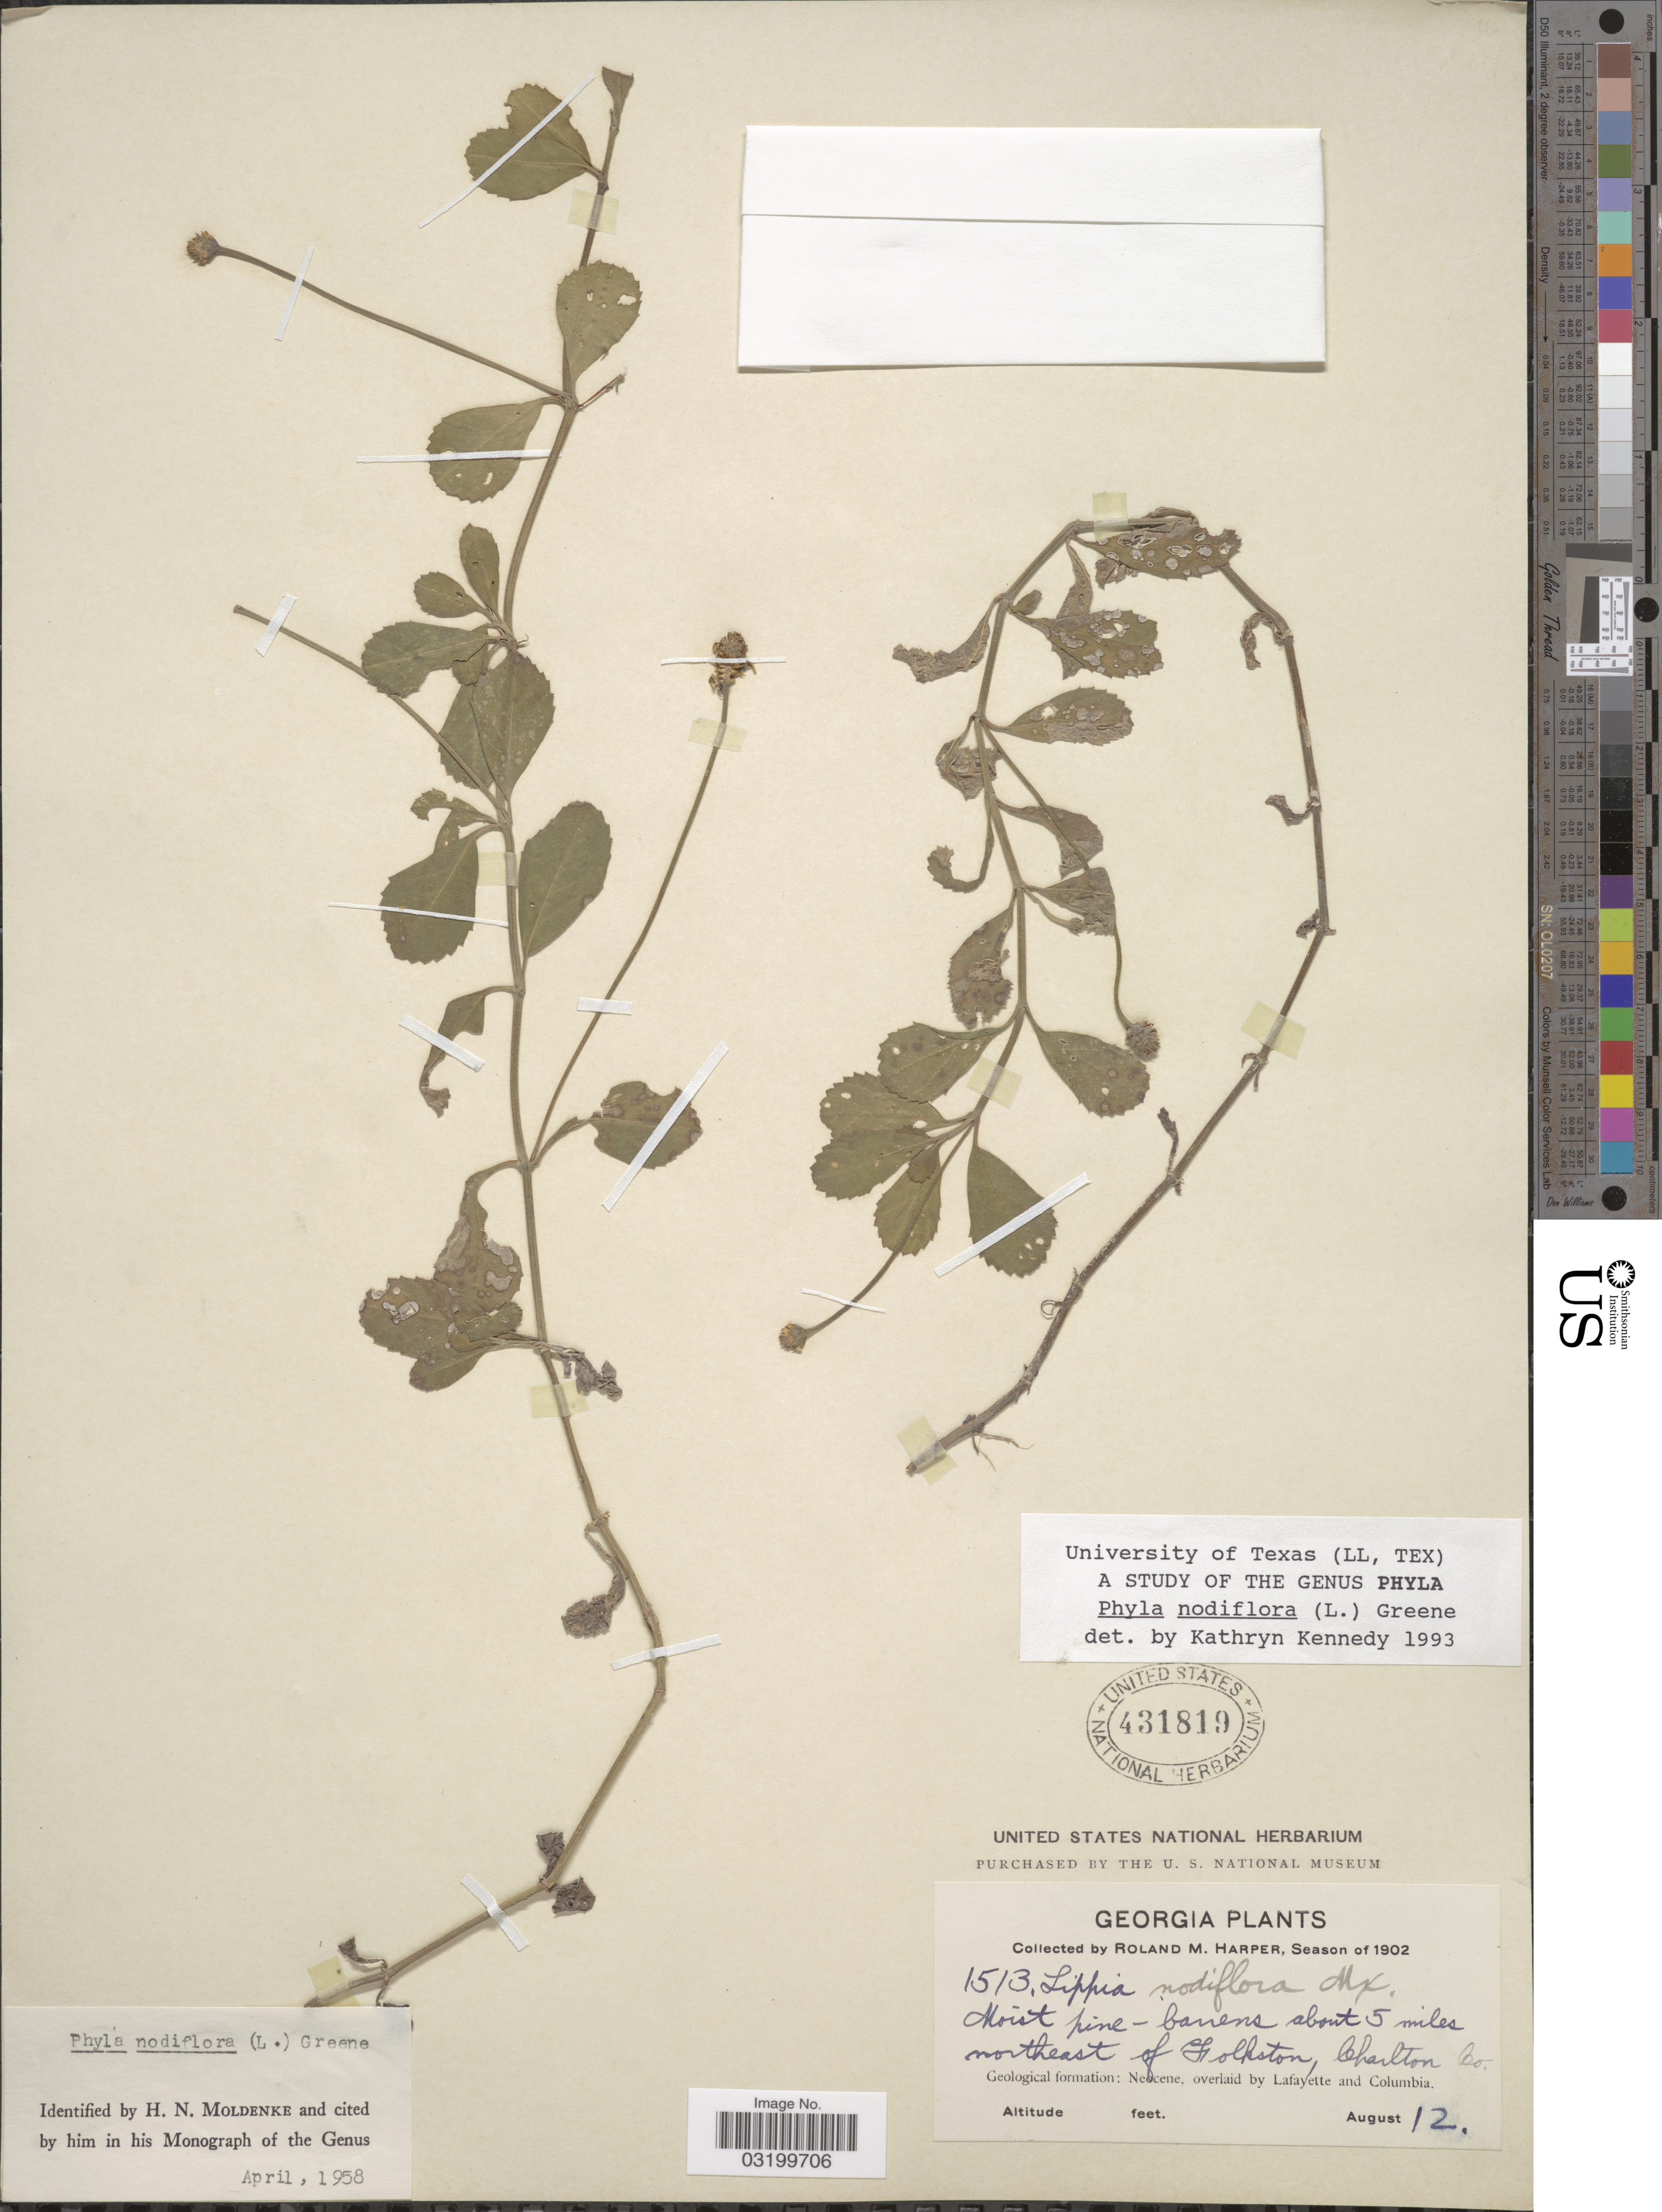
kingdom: Plantae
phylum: Tracheophyta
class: Magnoliopsida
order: Lamiales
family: Verbenaceae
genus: Phyla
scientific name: Phyla nodiflora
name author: (L.) Greene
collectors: R. M. Harper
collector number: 1513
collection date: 1902-08-12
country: United States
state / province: Georgia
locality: About 5 miles northeast of Folkston, Charlton Co. Geological formation: Neocene, overlaid by Lafayette and Columbia.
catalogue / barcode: US 431819